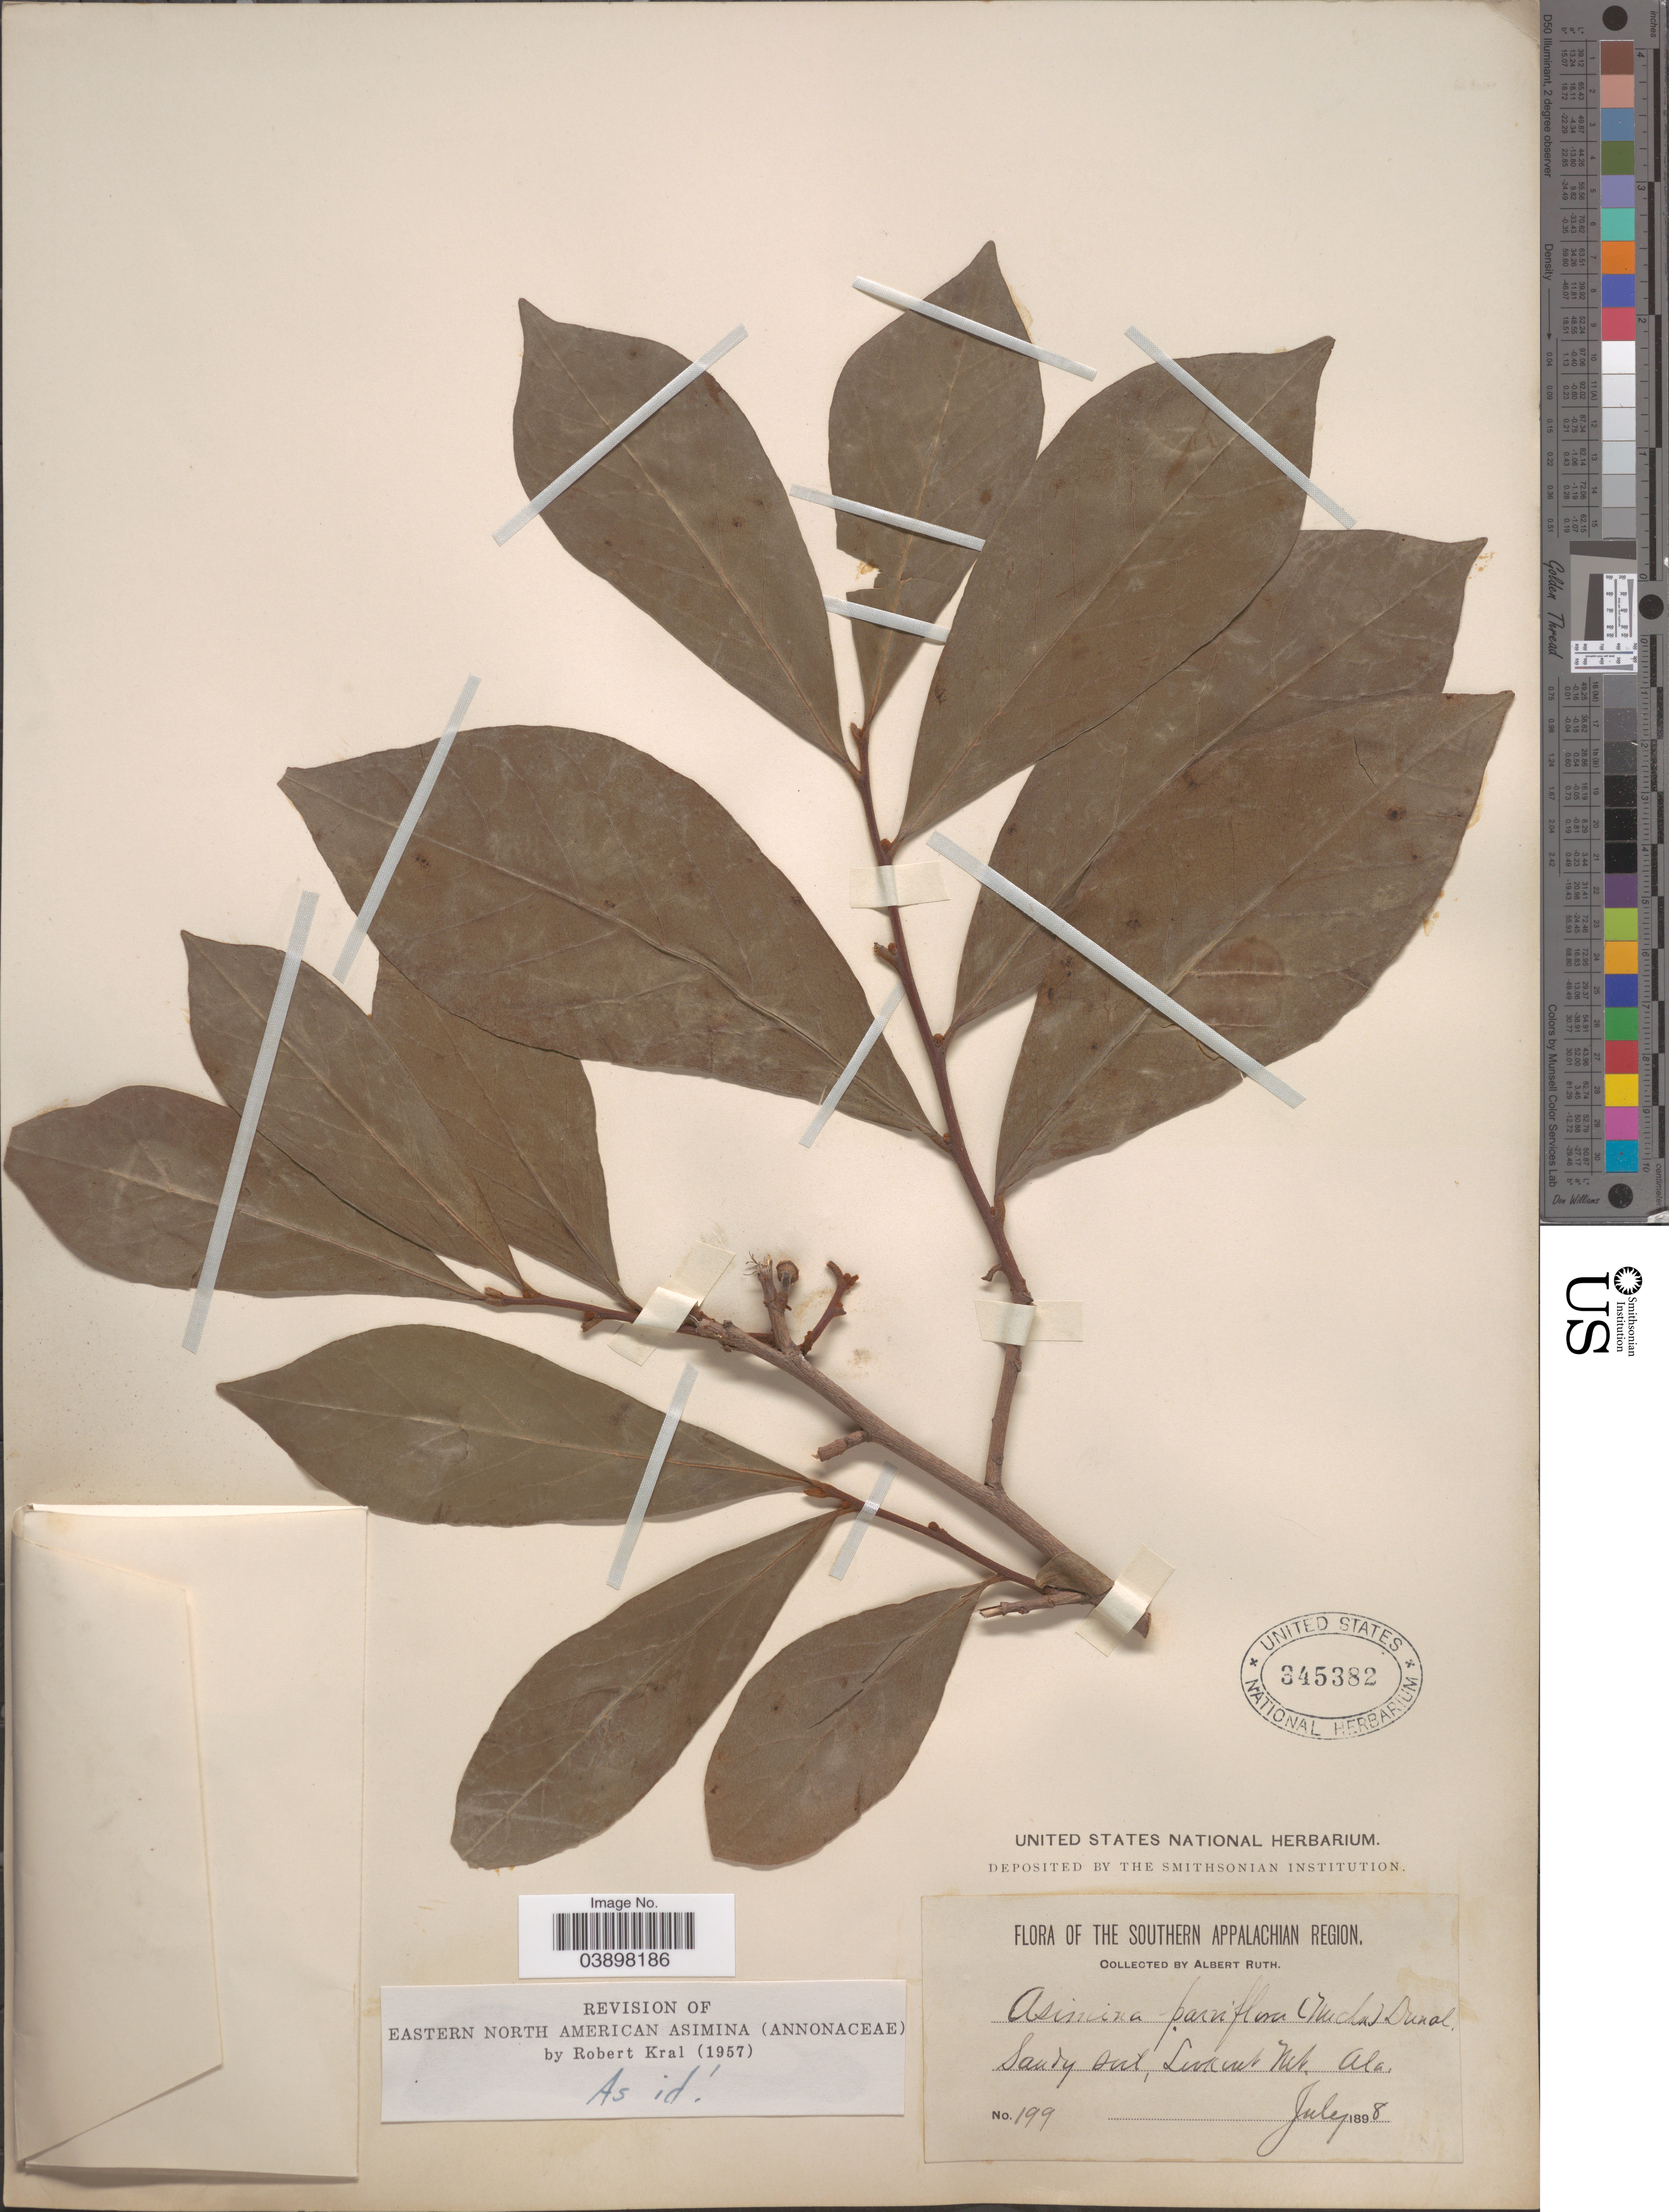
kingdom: Plantae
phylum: Tracheophyta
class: Magnoliopsida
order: Magnoliales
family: Annonaceae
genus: Asimina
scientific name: Asimina parviflora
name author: (Michx.) Dunal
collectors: A. Ruth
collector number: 199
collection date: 1898-07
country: United States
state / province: Alabama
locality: The Southern Appalachian Region. Lookout Mt.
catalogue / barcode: US 345382